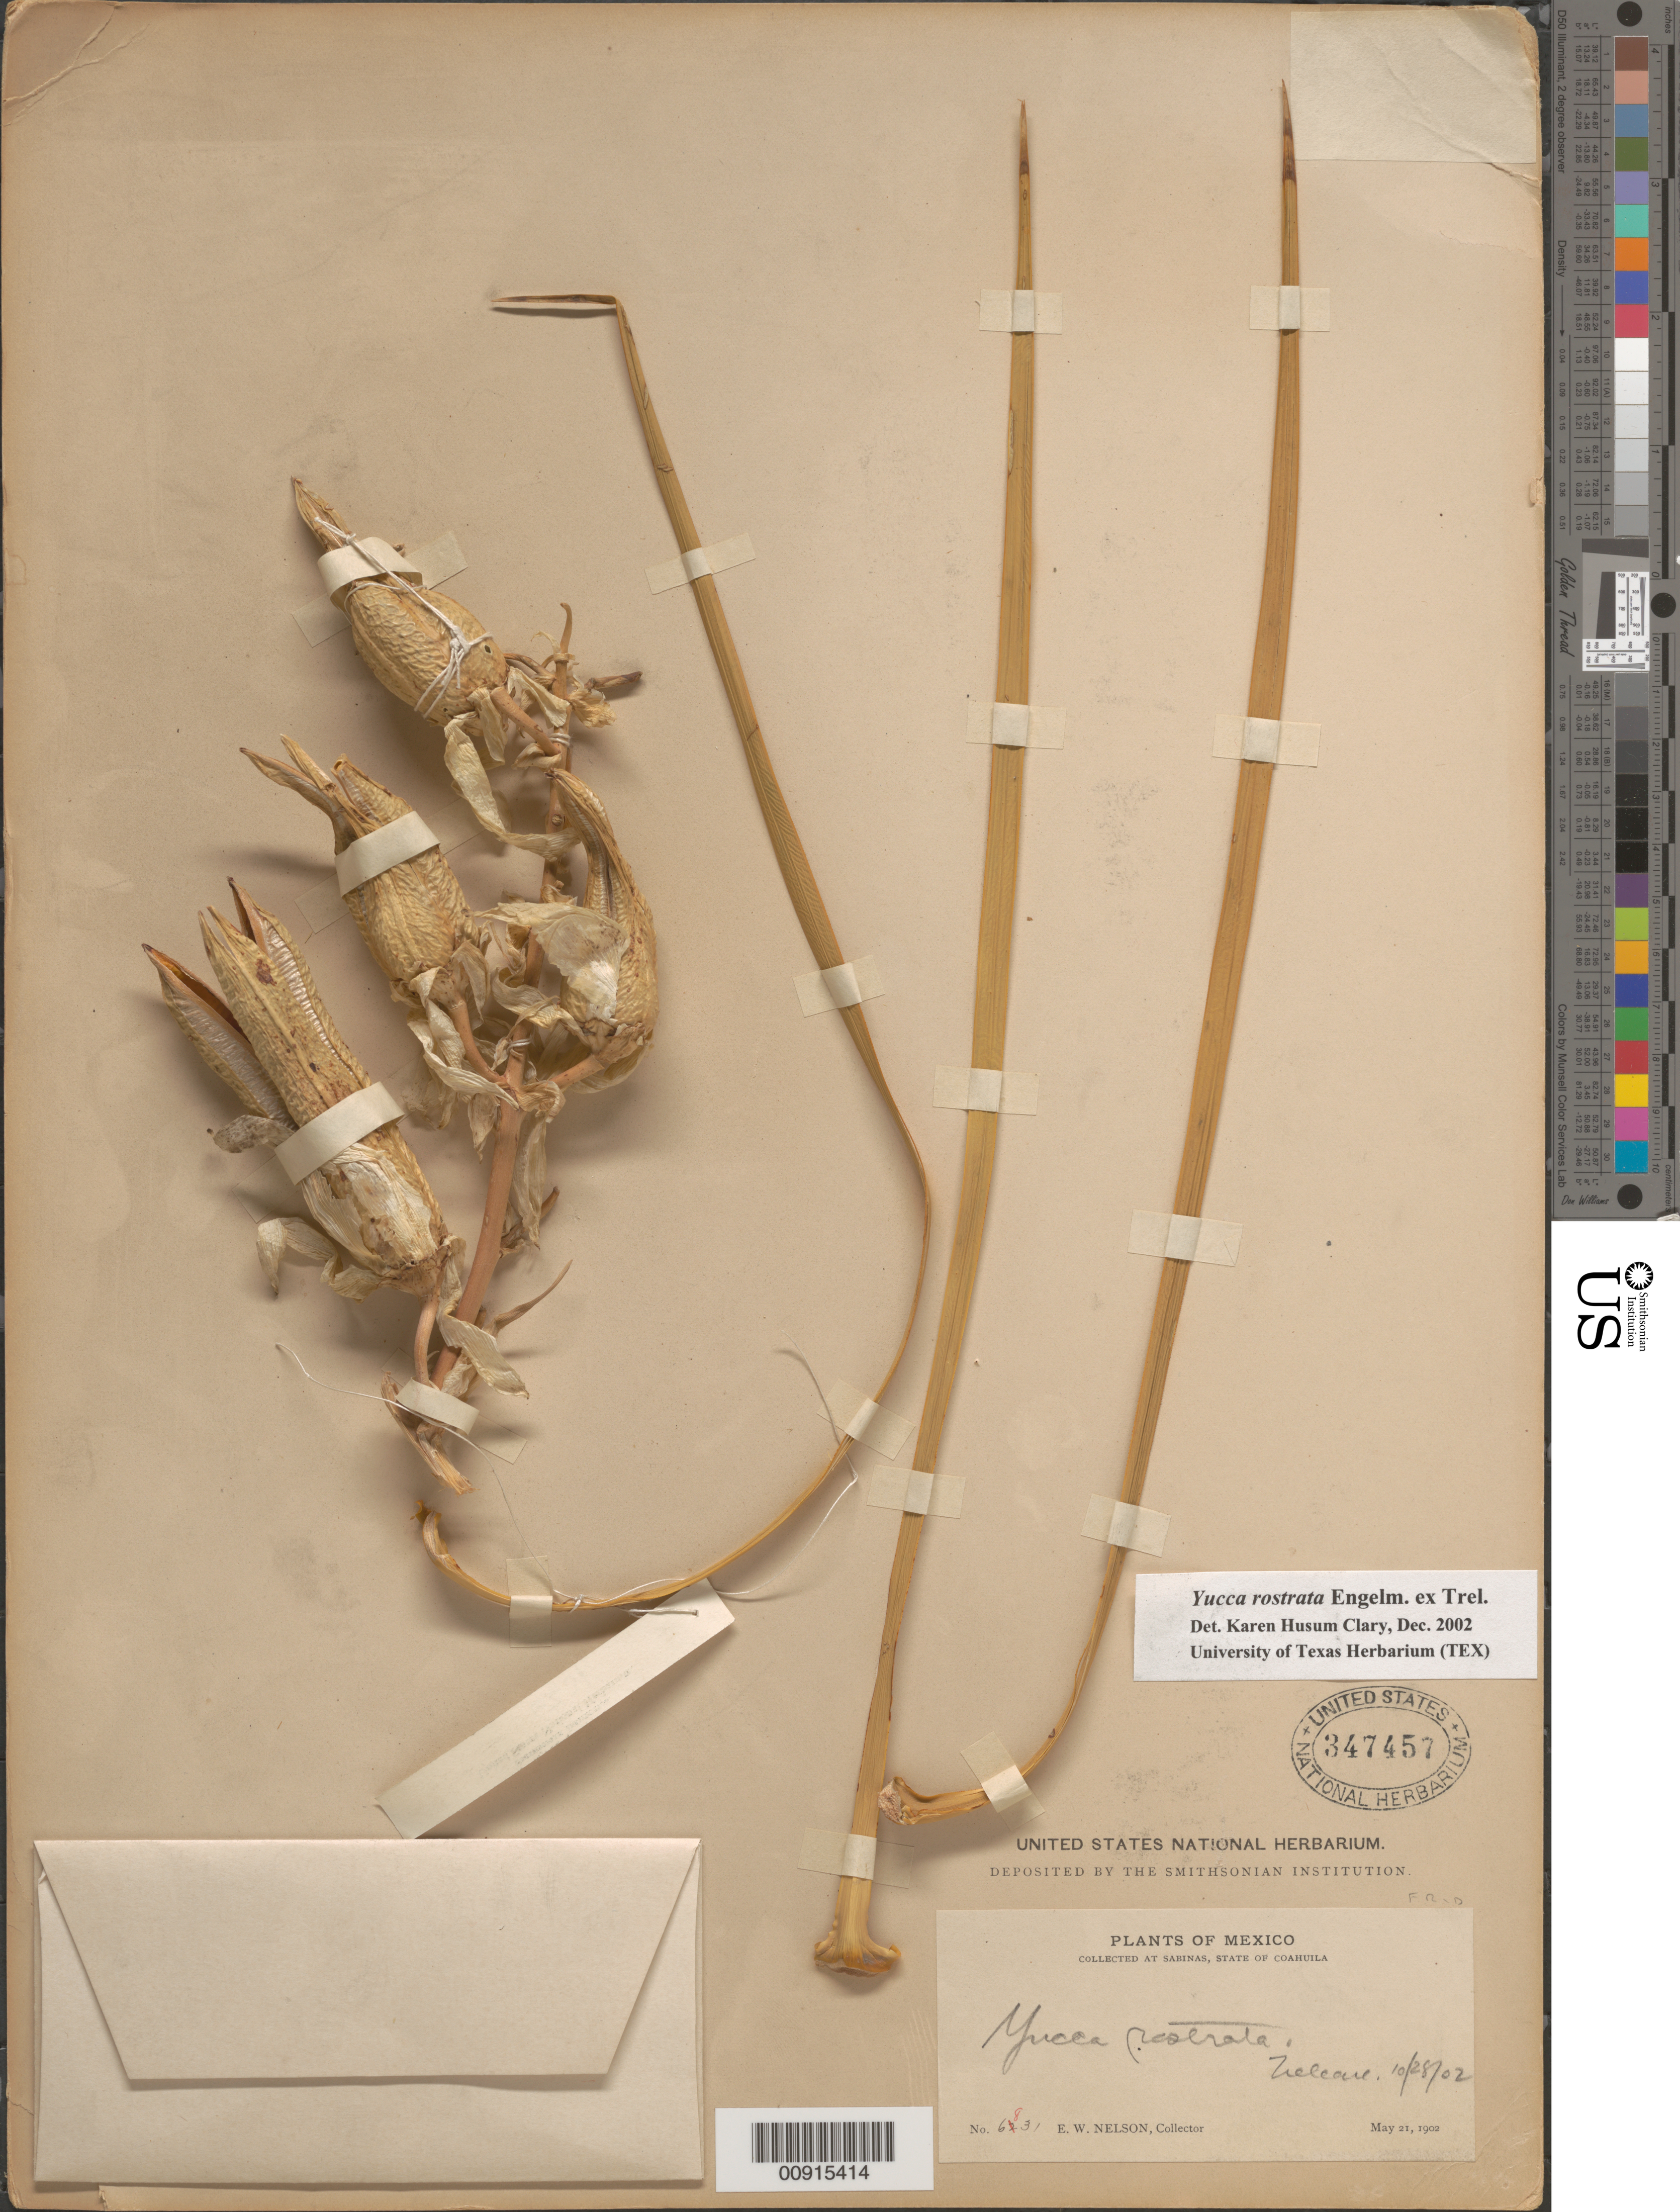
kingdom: Plantae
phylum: Tracheophyta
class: Liliopsida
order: Asparagales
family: Asparagaceae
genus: Yucca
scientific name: Yucca rostrata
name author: Engelm. ex Trel.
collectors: E. W. Nelson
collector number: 6831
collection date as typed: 21 May 1902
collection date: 1902-05-21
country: Mexico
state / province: Coahuila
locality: Sabinas, State of Coahuila.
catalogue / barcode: US 347457